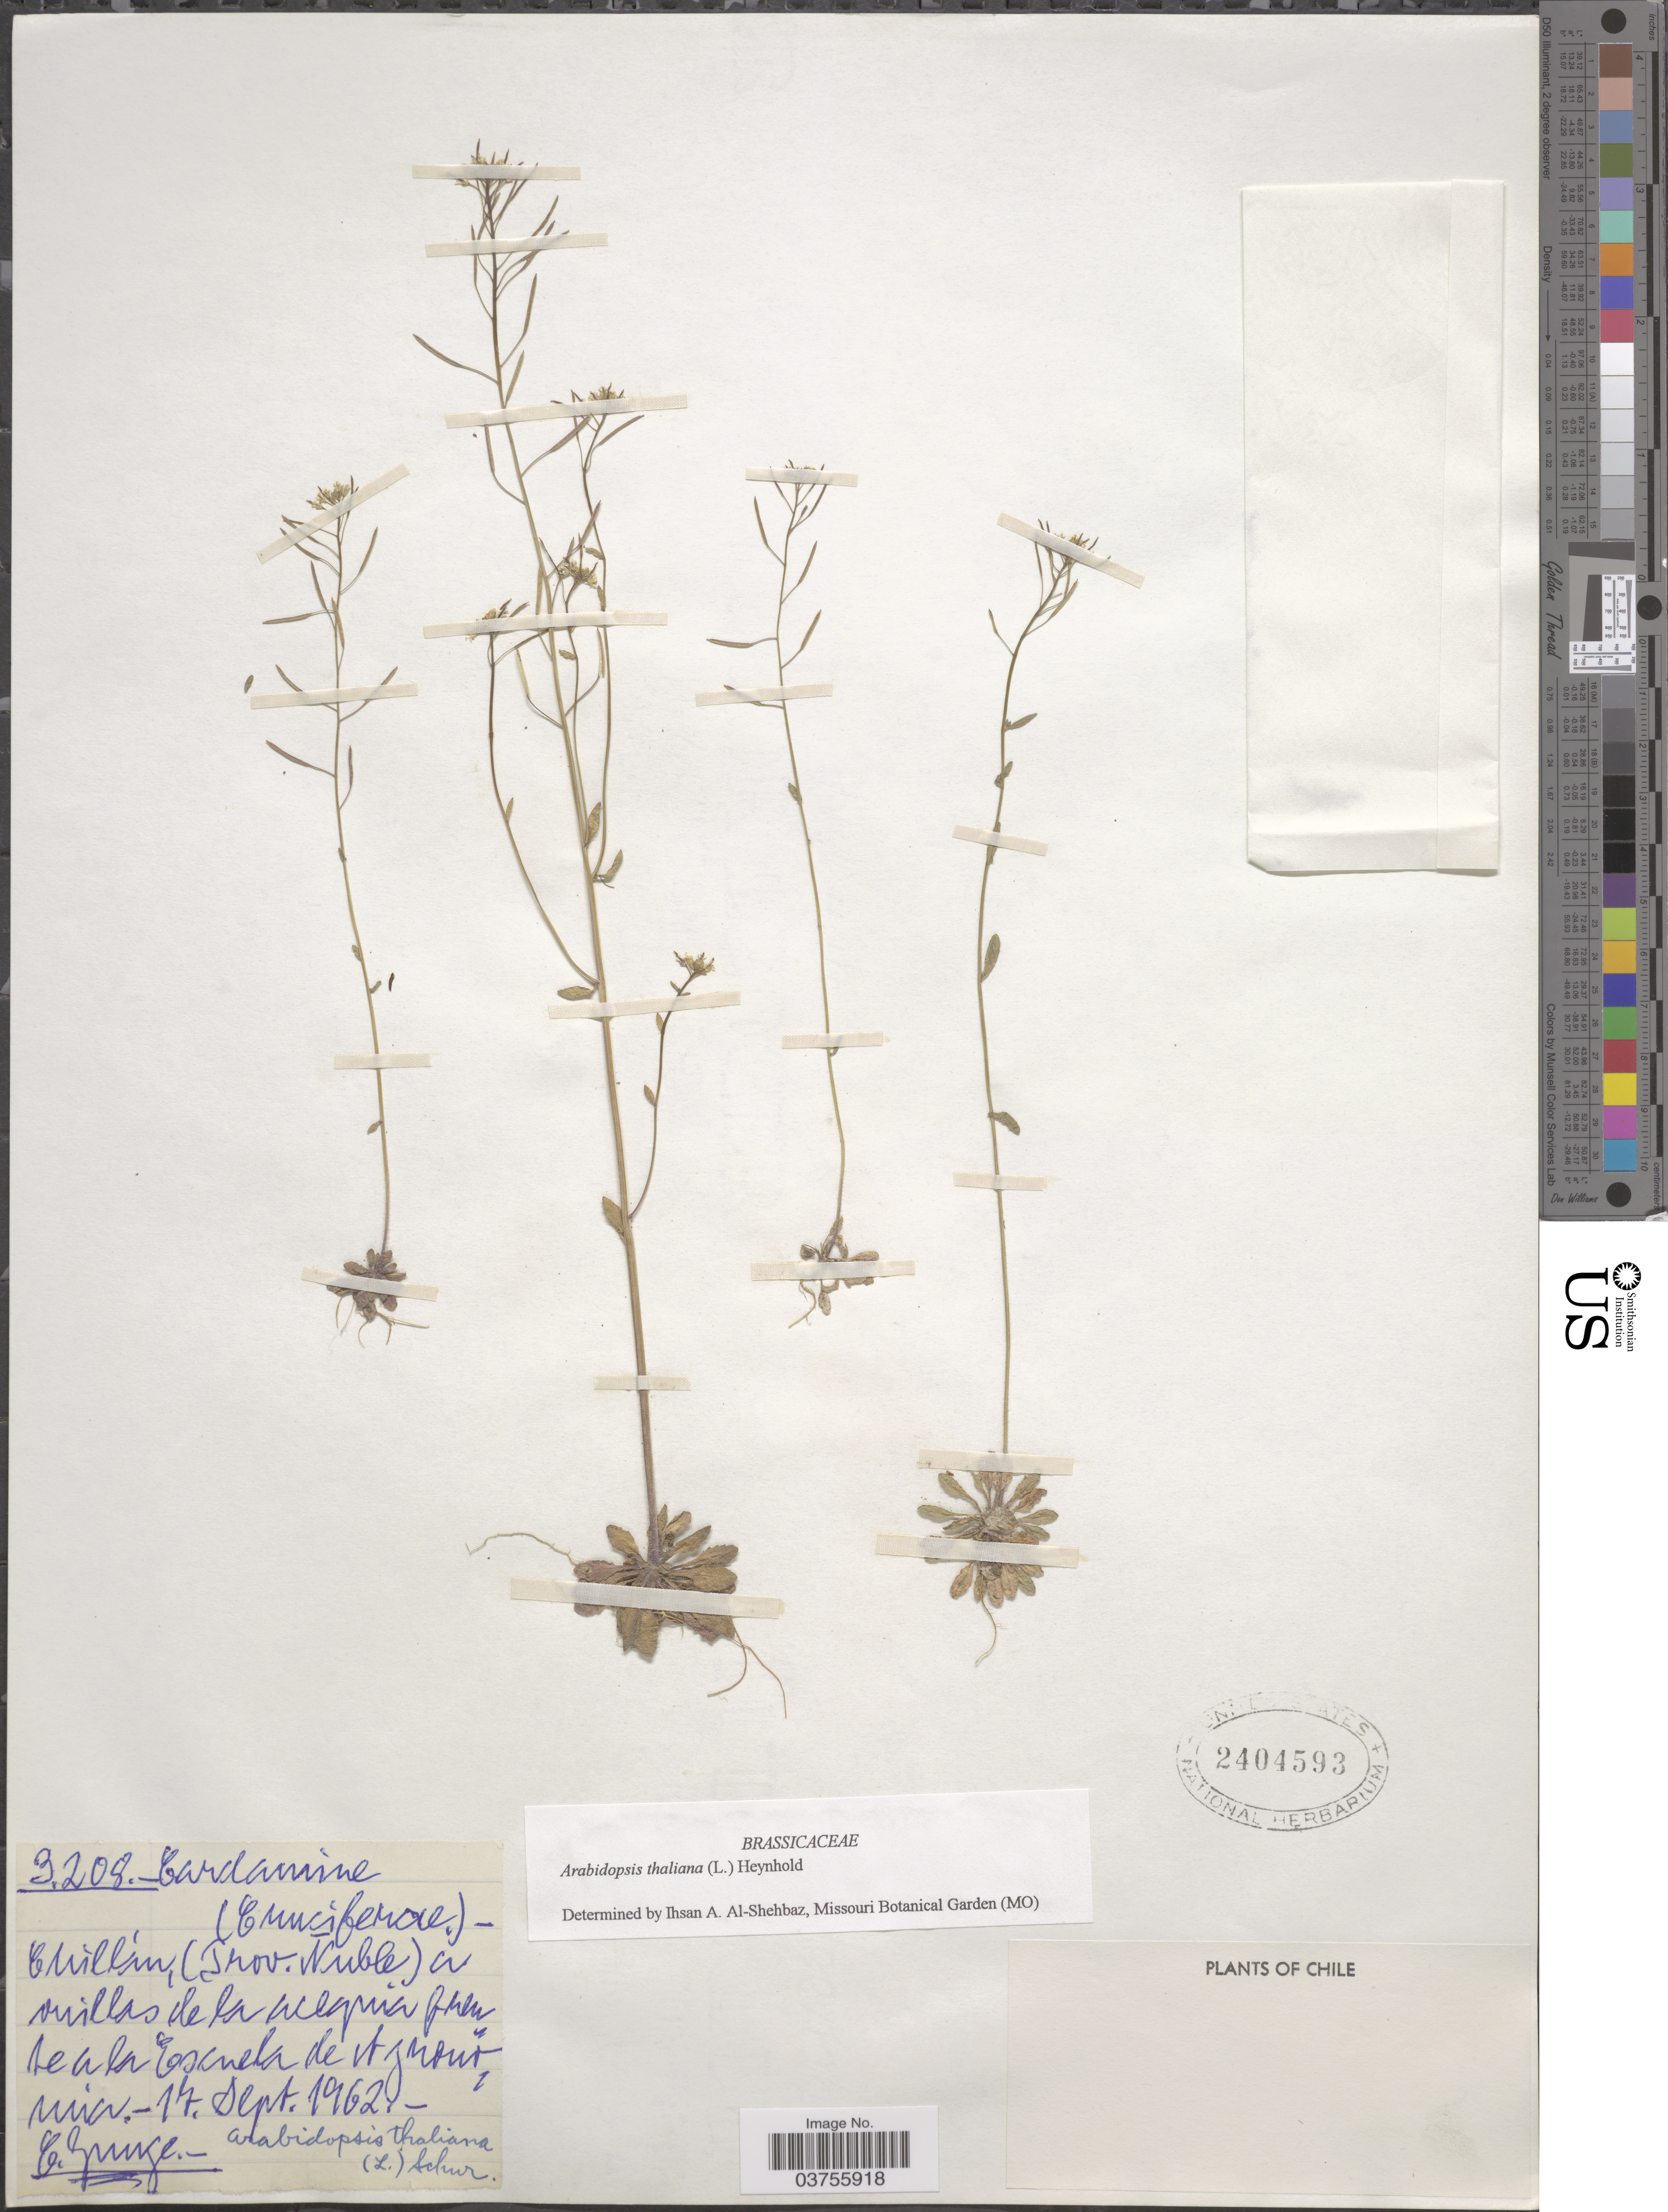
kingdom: Plantae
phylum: Tracheophyta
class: Magnoliopsida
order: Brassicales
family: Brassicaceae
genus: Arabidopsis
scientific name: Arabidopsis thaliana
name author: (L.) Heynh.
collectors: E. Junge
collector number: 3208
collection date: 1962-09-17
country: Chile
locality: Chillin, (Prov. Nuble) a orillas de la cuequia frente a la Escuela de Agronomica.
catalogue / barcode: US 2404593